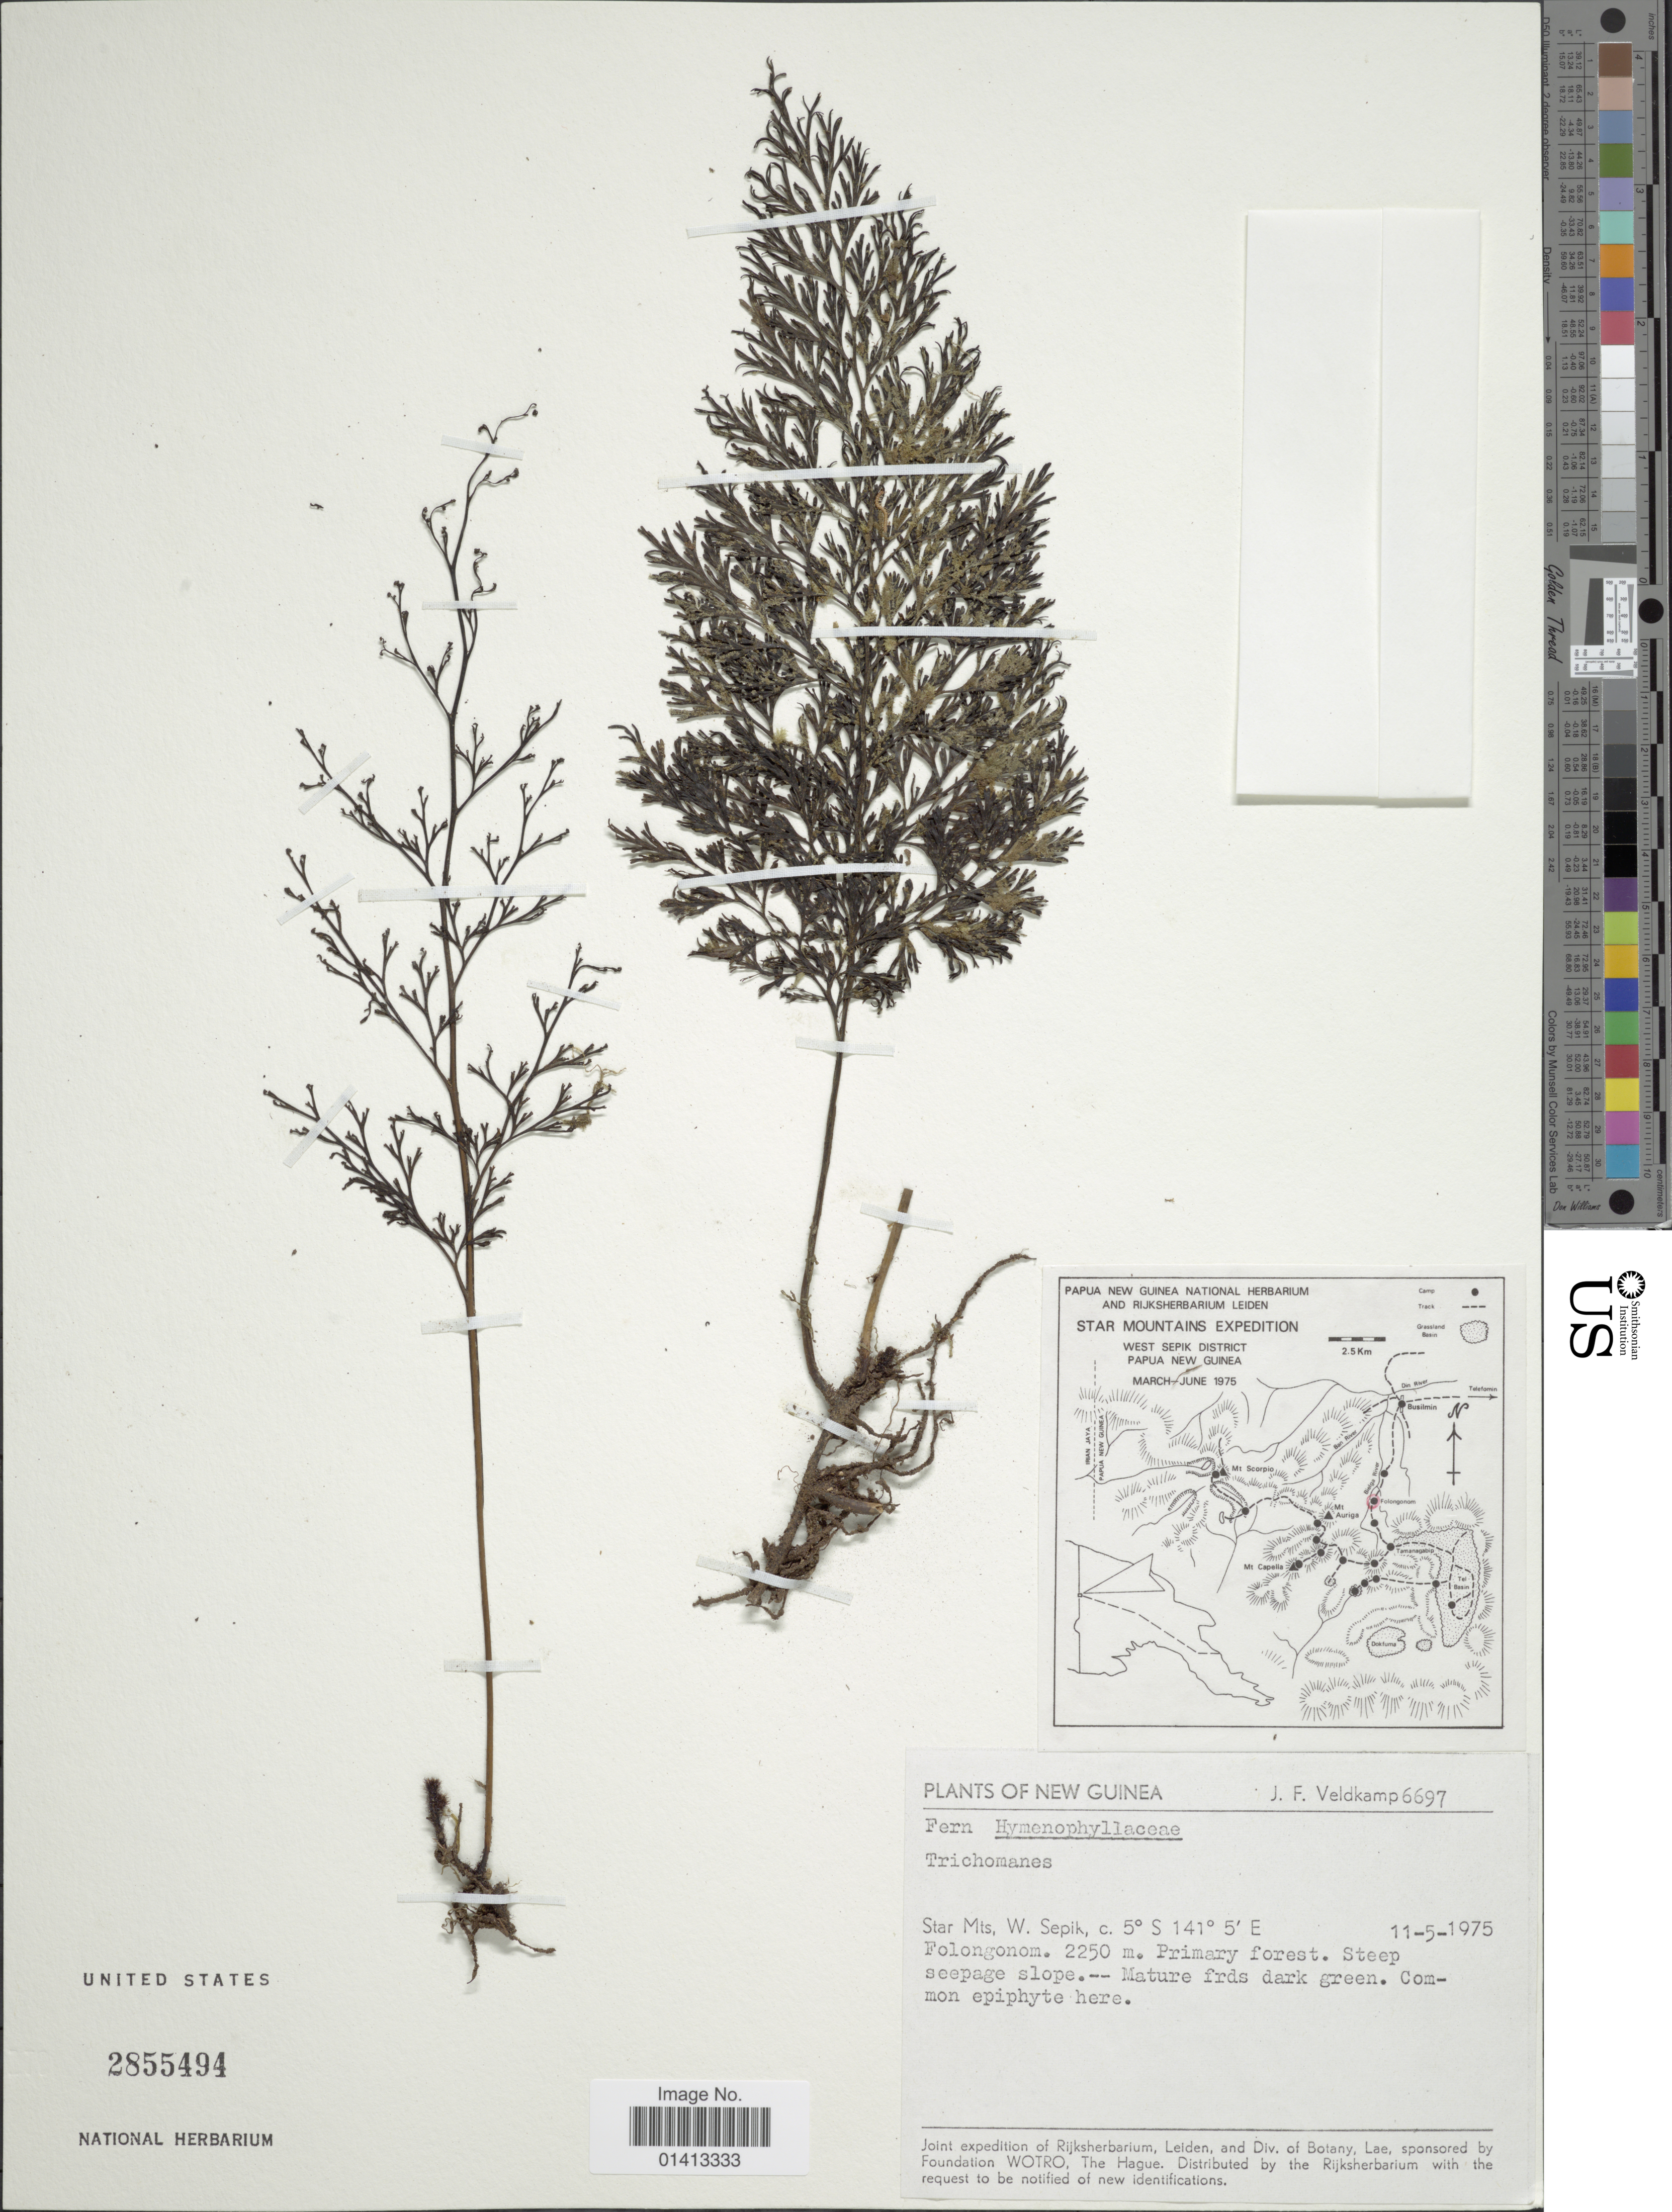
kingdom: Plantae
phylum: Tracheophyta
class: Polypodiopsida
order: Hymenophyllales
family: Hymenophyllaceae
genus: Crepidomanes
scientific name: Crepidomanes sp.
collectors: J. F. Veldkamp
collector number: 6697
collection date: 1975-05-11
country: Papua New Guinea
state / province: Sandaun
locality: New Guinea, Star Mts, W Sepik, Folongonom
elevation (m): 2250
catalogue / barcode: US 2855494